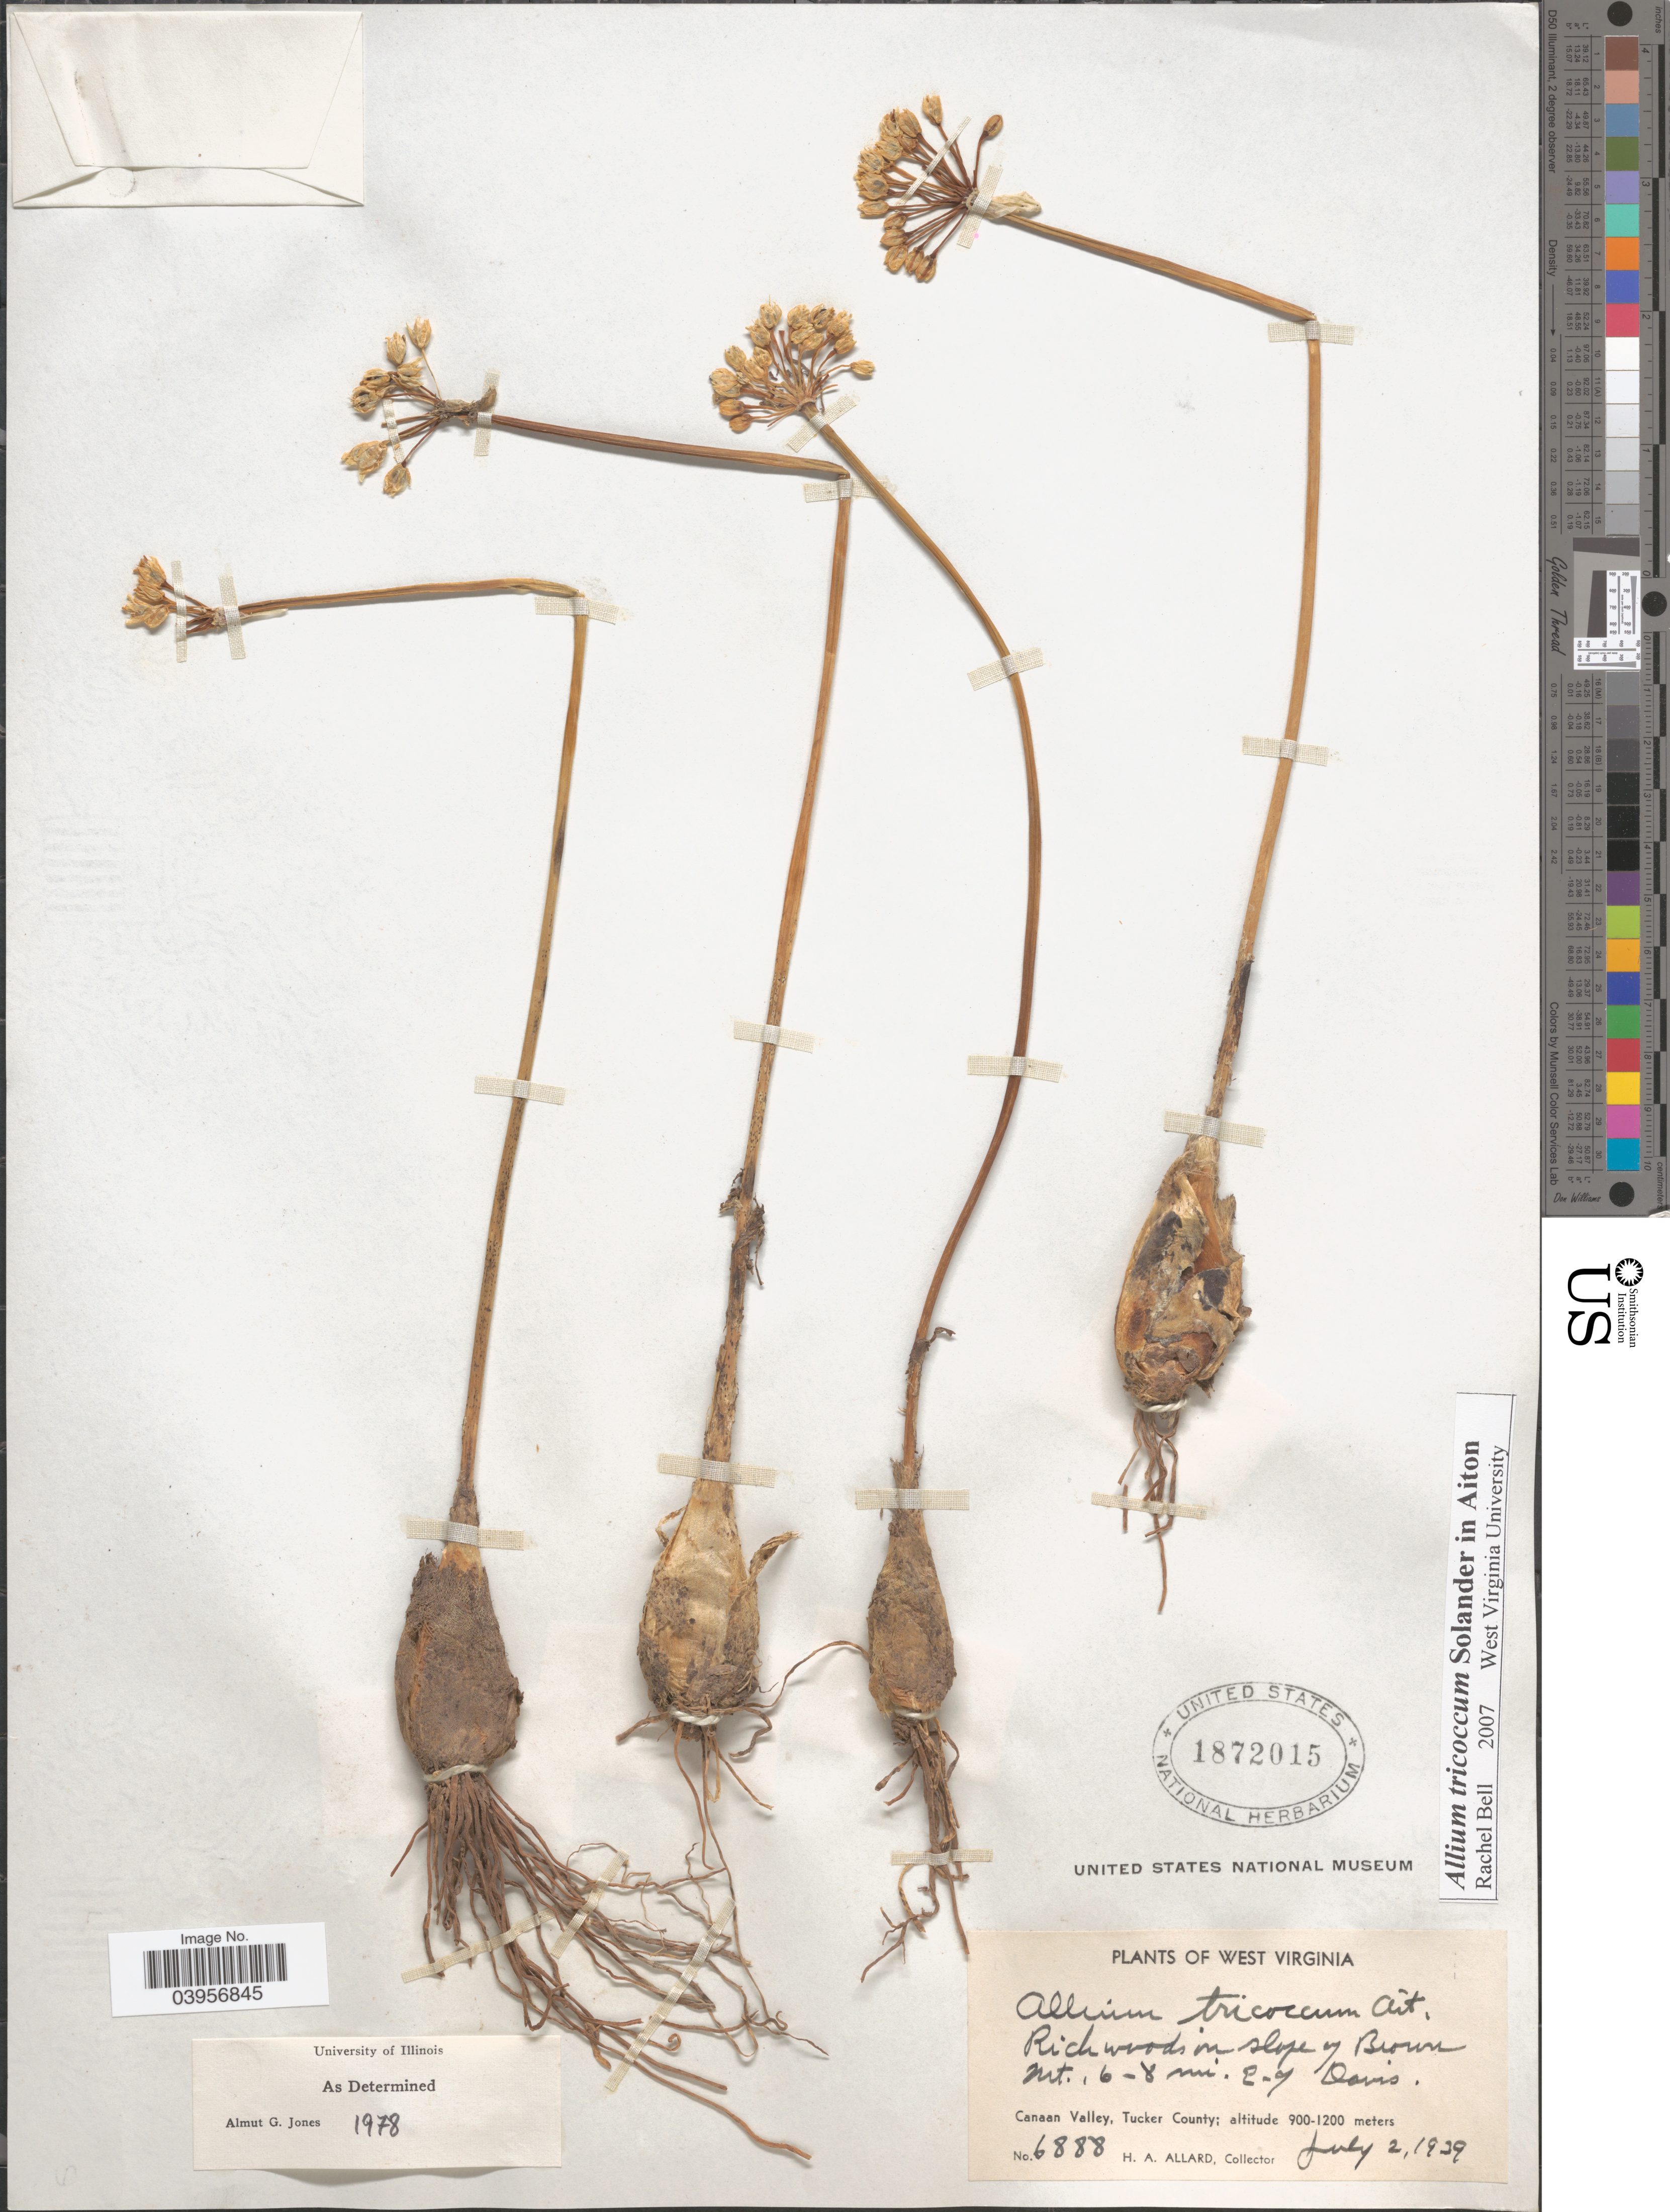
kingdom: Plantae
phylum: Tracheophyta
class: Liliopsida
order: Asparagales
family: Amaryllidaceae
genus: Allium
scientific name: Allium tricoccum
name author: Aiton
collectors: H. A. Allard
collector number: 6888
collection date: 1939-07-02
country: United States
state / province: West Virginia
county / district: Tucker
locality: Rich woods in slope of Brown Mt., 6-8 mi. E- of Davis. Canaan Valley, Tucker County.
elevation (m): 900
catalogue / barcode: US 1872015